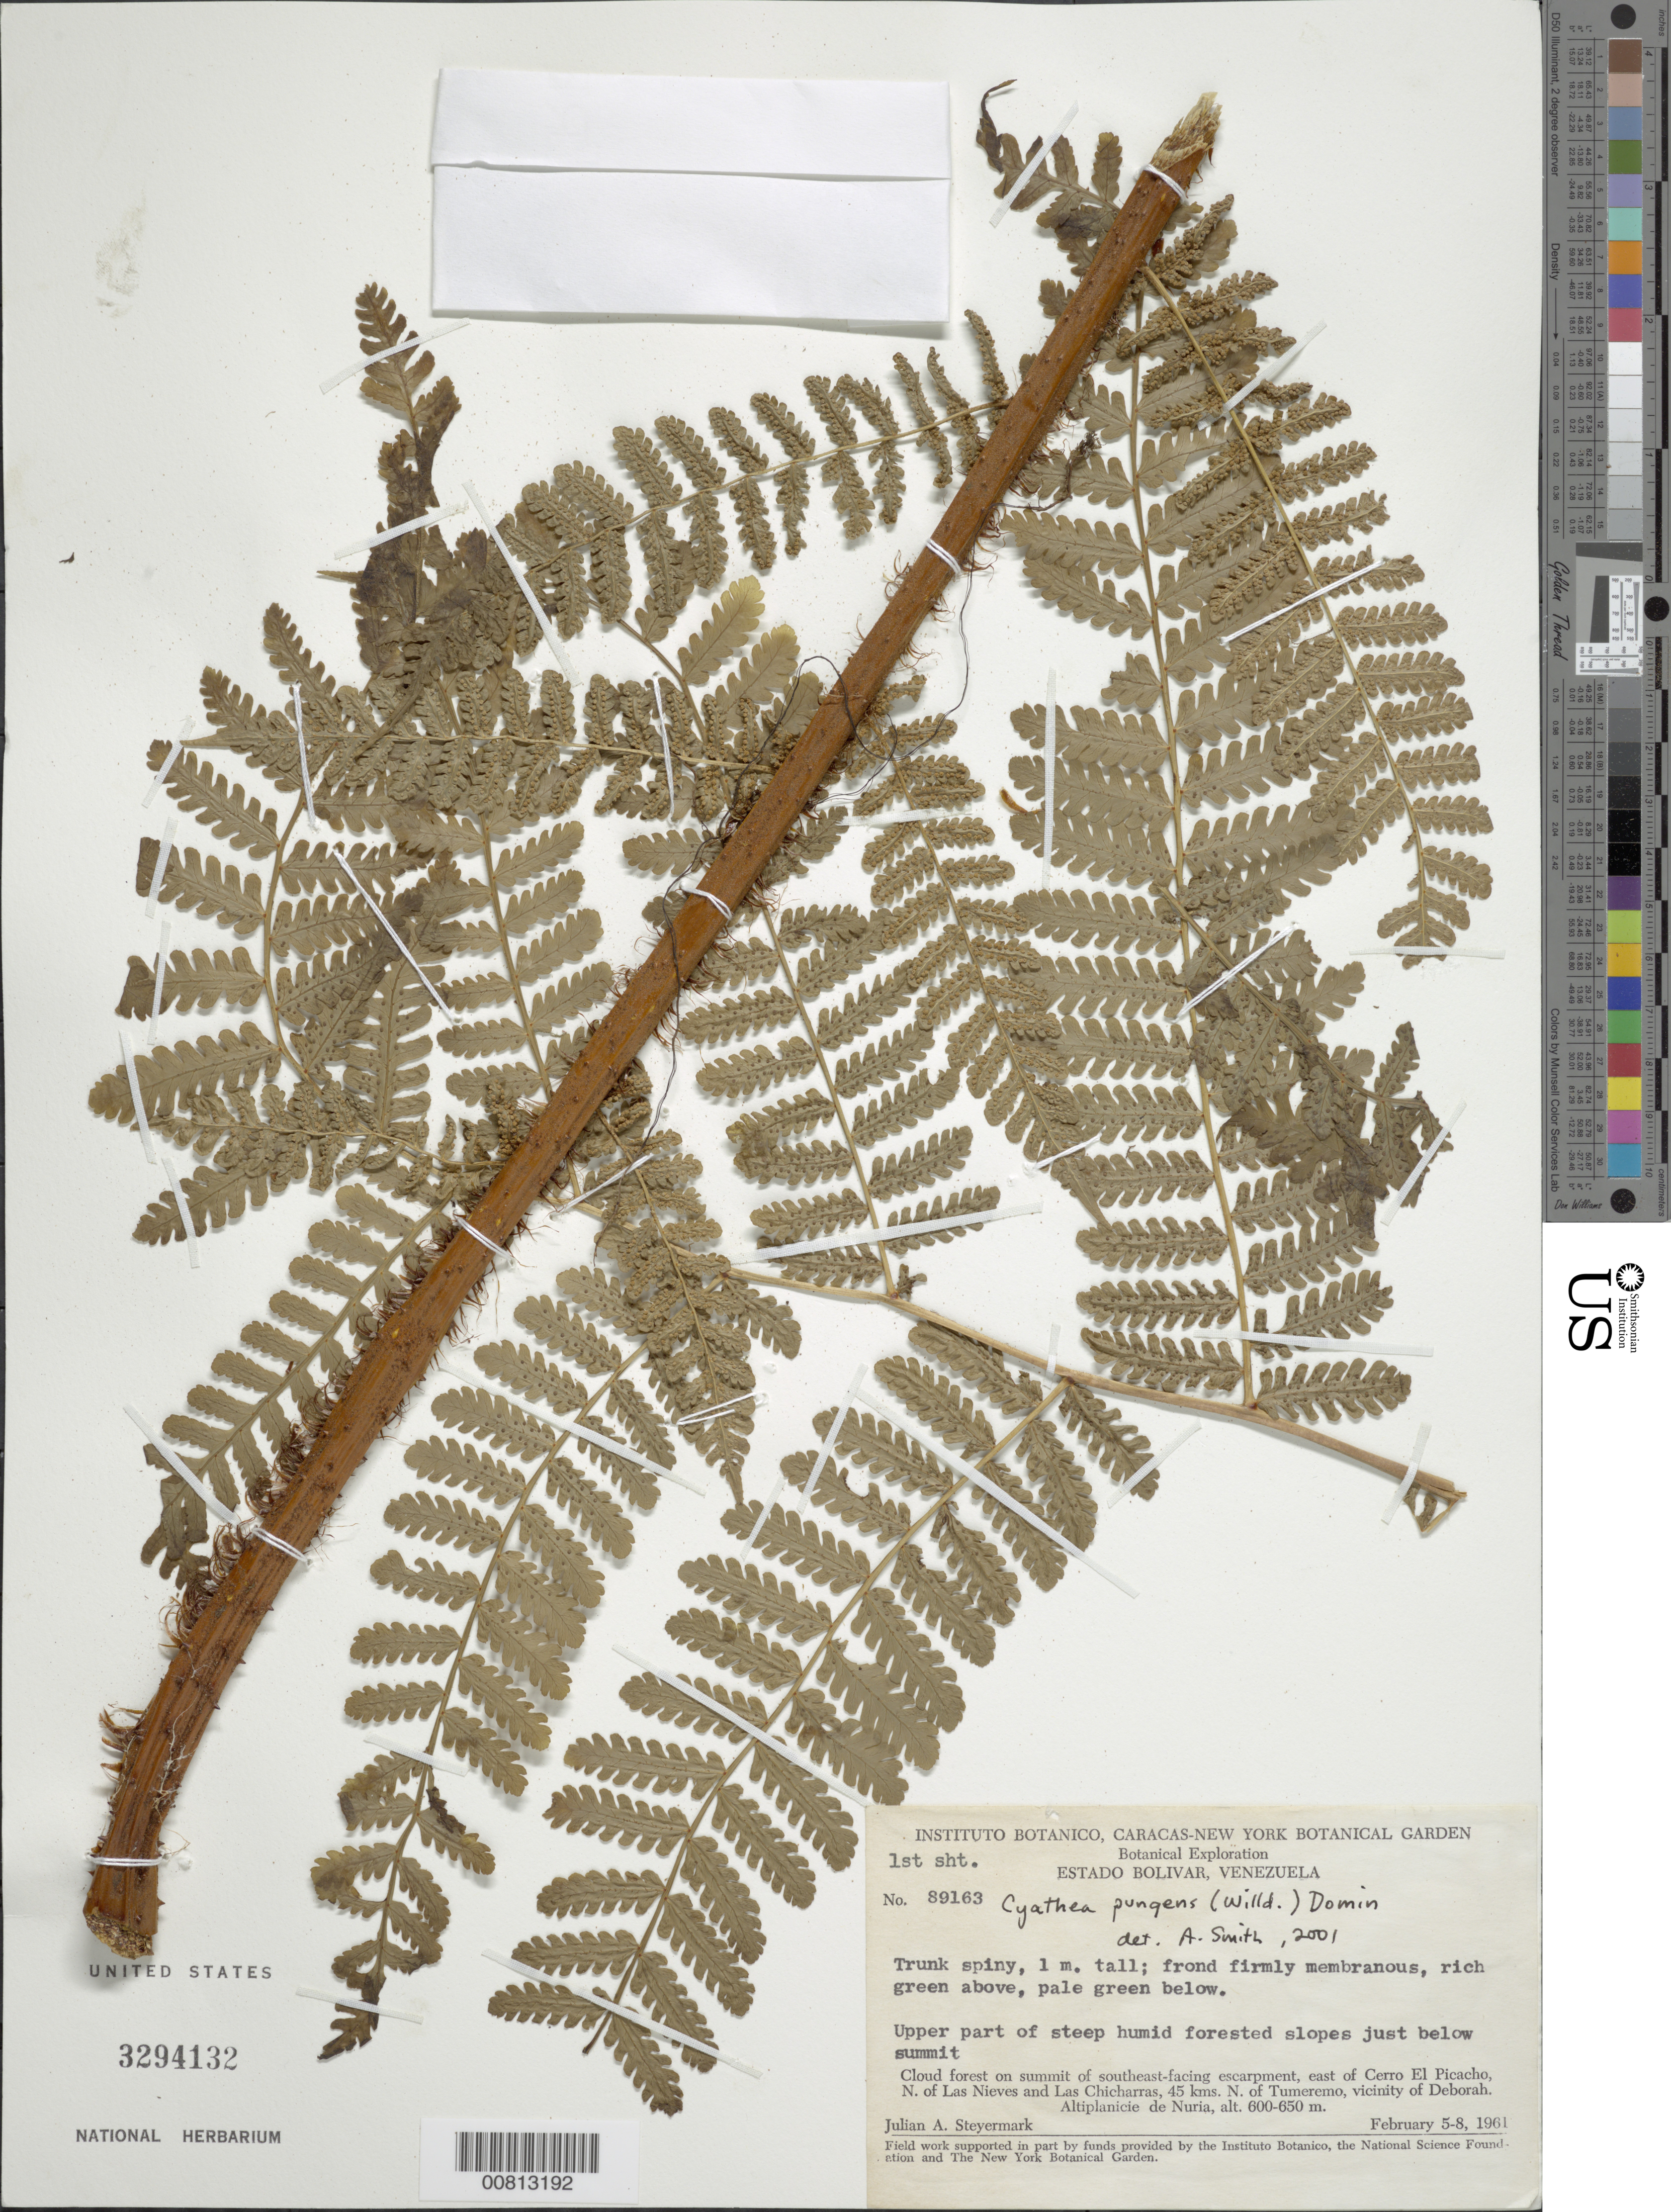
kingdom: Plantae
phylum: Tracheophyta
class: Polypodiopsida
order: Cyatheales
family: Cyatheaceae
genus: Cyathea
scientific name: Cyathea pungens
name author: (Willd.) Domin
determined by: Smith, Alan R., (UC)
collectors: J. Steyermark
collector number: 89163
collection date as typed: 5-Feb-61 to 8-Feb-61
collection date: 1961-02-05/1961-02-08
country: Venezuela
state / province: Bolívar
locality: Cerro El Picacho, N of Las Nieves, 45 km N of Tumeremo, Altiplanicie de Nuria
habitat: Upper part of steep humid forested slopes just below summit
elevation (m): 600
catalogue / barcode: US 3294132